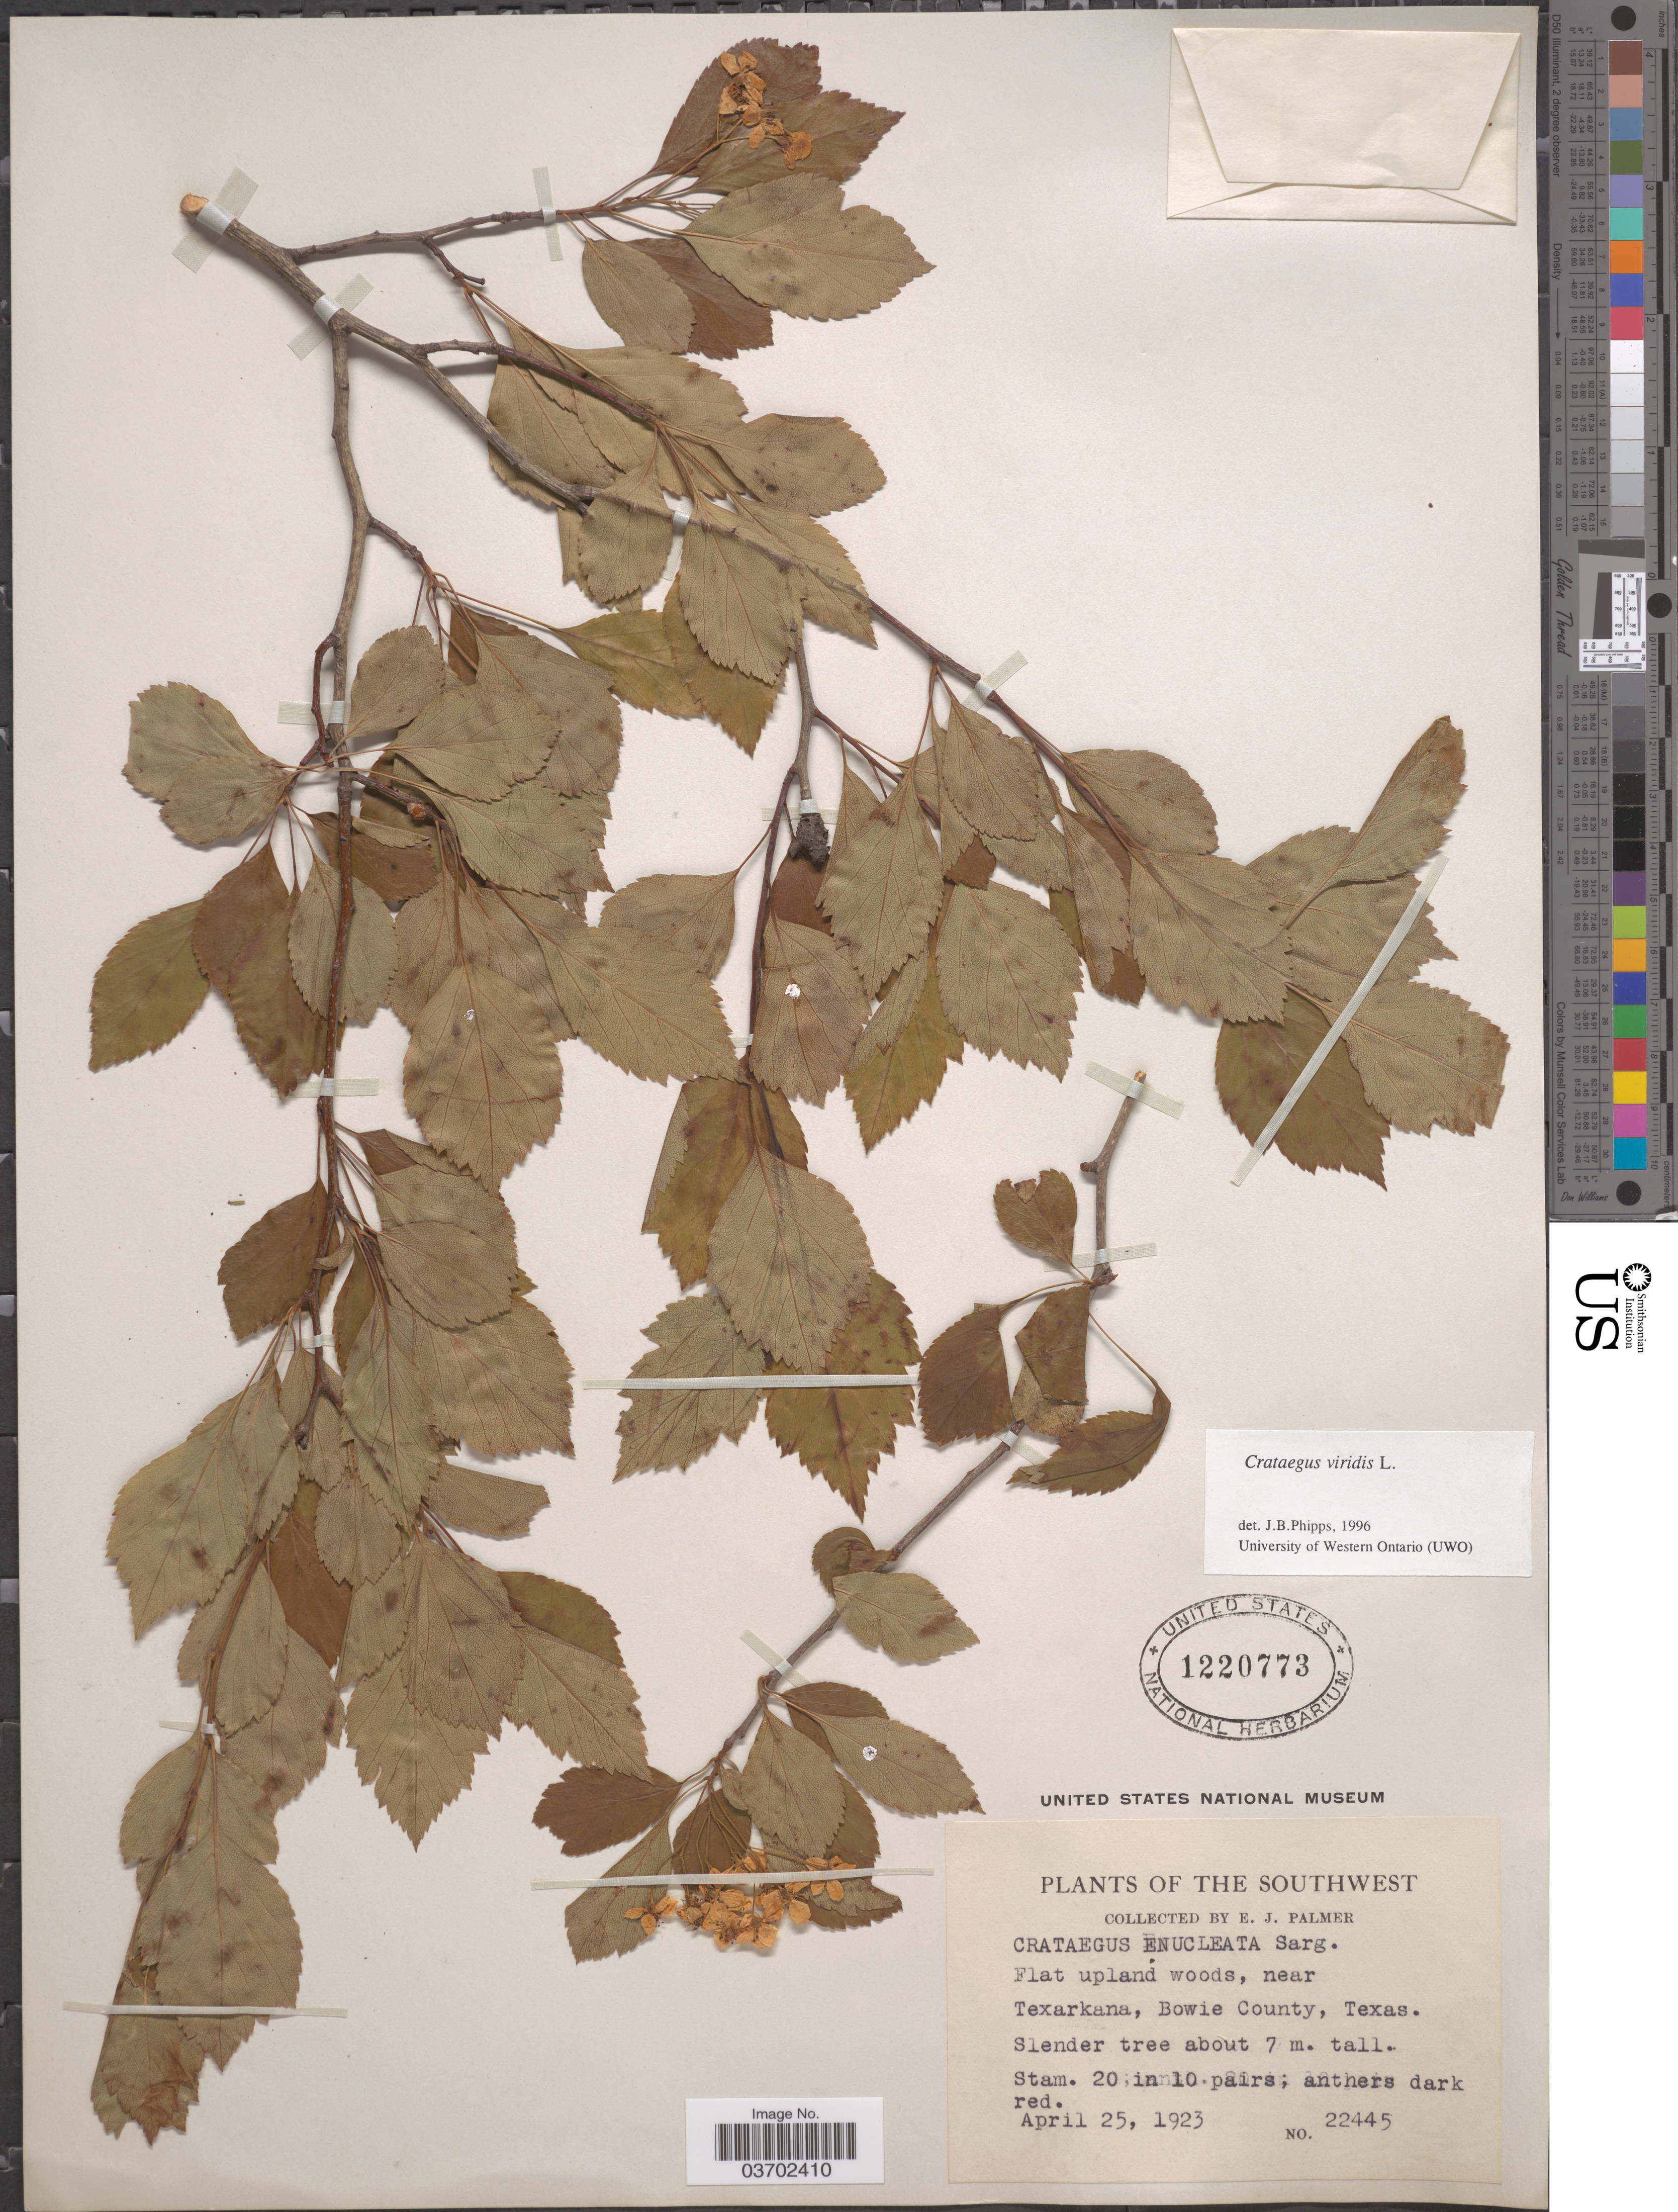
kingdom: Plantae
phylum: Tracheophyta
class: Magnoliopsida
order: Rosales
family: Rosaceae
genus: Crataegus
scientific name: Crataegus viridis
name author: L.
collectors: E. J. Palmer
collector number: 22445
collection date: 1923-04-25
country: United States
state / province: Texas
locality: The Southwest. Near Texarkana, Bowie County.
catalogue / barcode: US 1220773